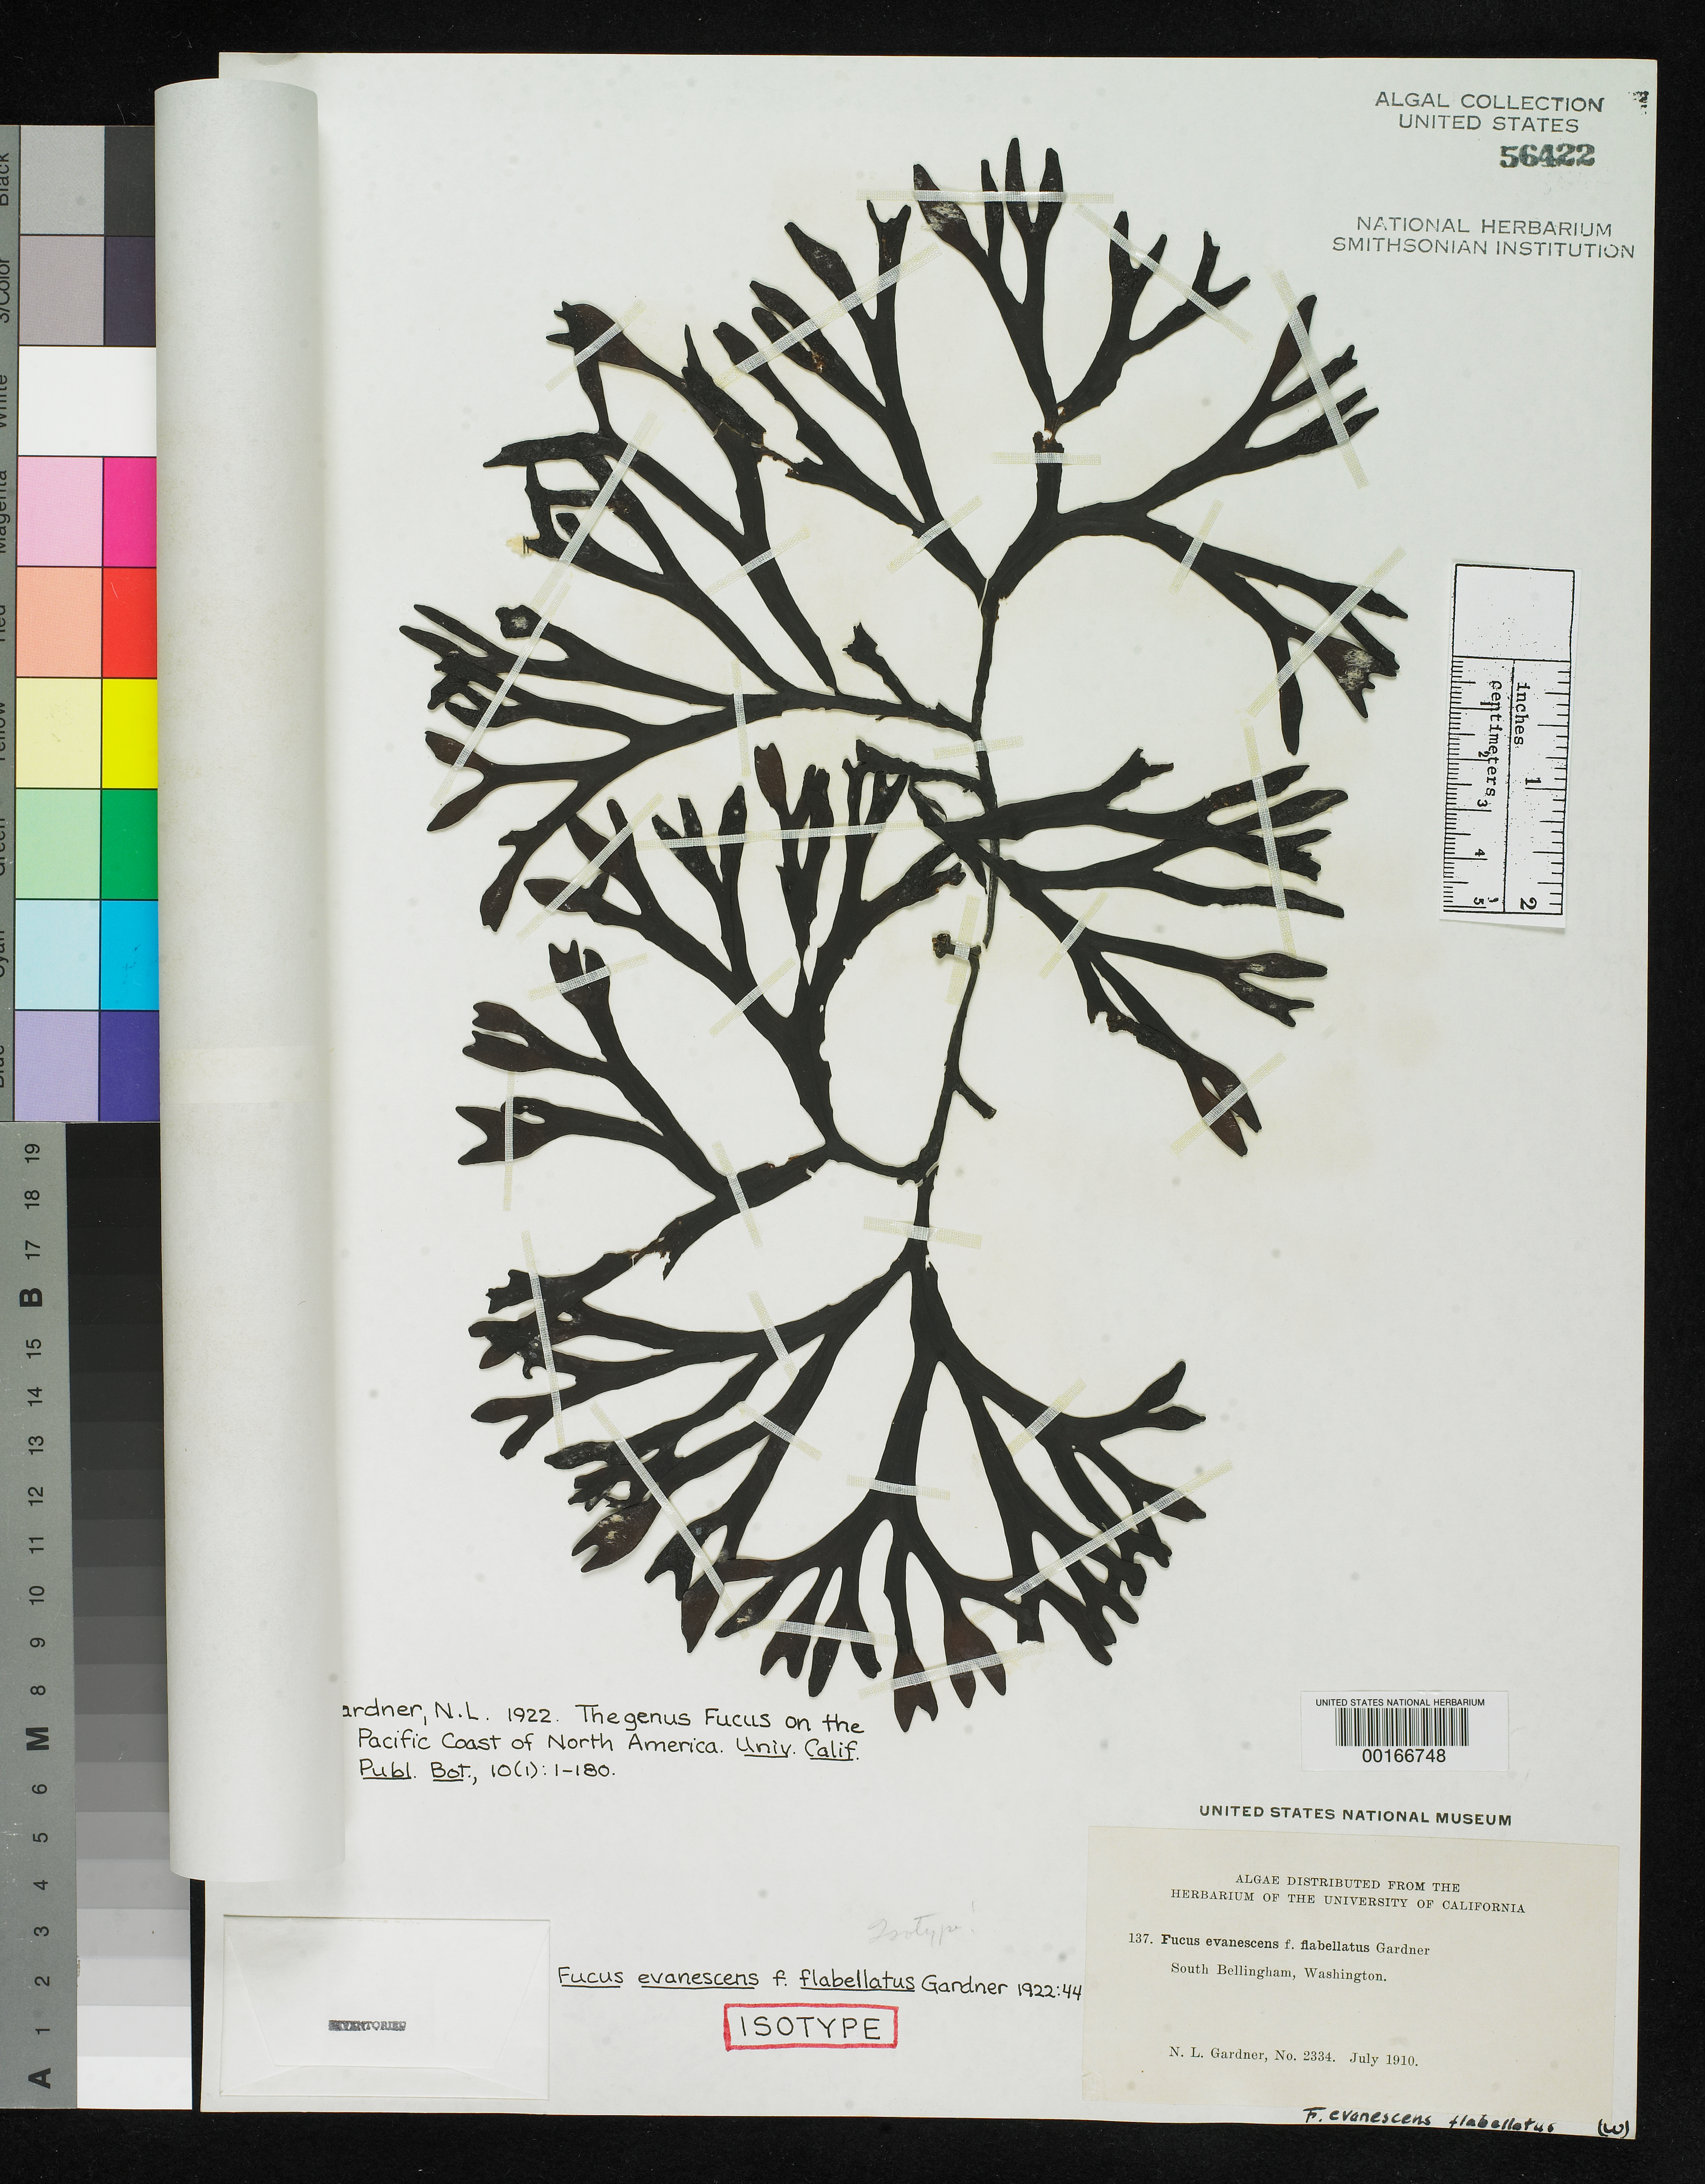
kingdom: Chromista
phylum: Ochrophyta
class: Phaeophyceae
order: Fucales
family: Fucaceae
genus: Fucus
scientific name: Fucus evanescens f. flabellatus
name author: N.L. Gardner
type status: Isotype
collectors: N. Gardner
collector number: NLG 2334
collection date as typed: Jul 1910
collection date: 1910-07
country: United States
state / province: Washington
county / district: Whatcom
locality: South Bellingham.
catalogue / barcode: US 56422